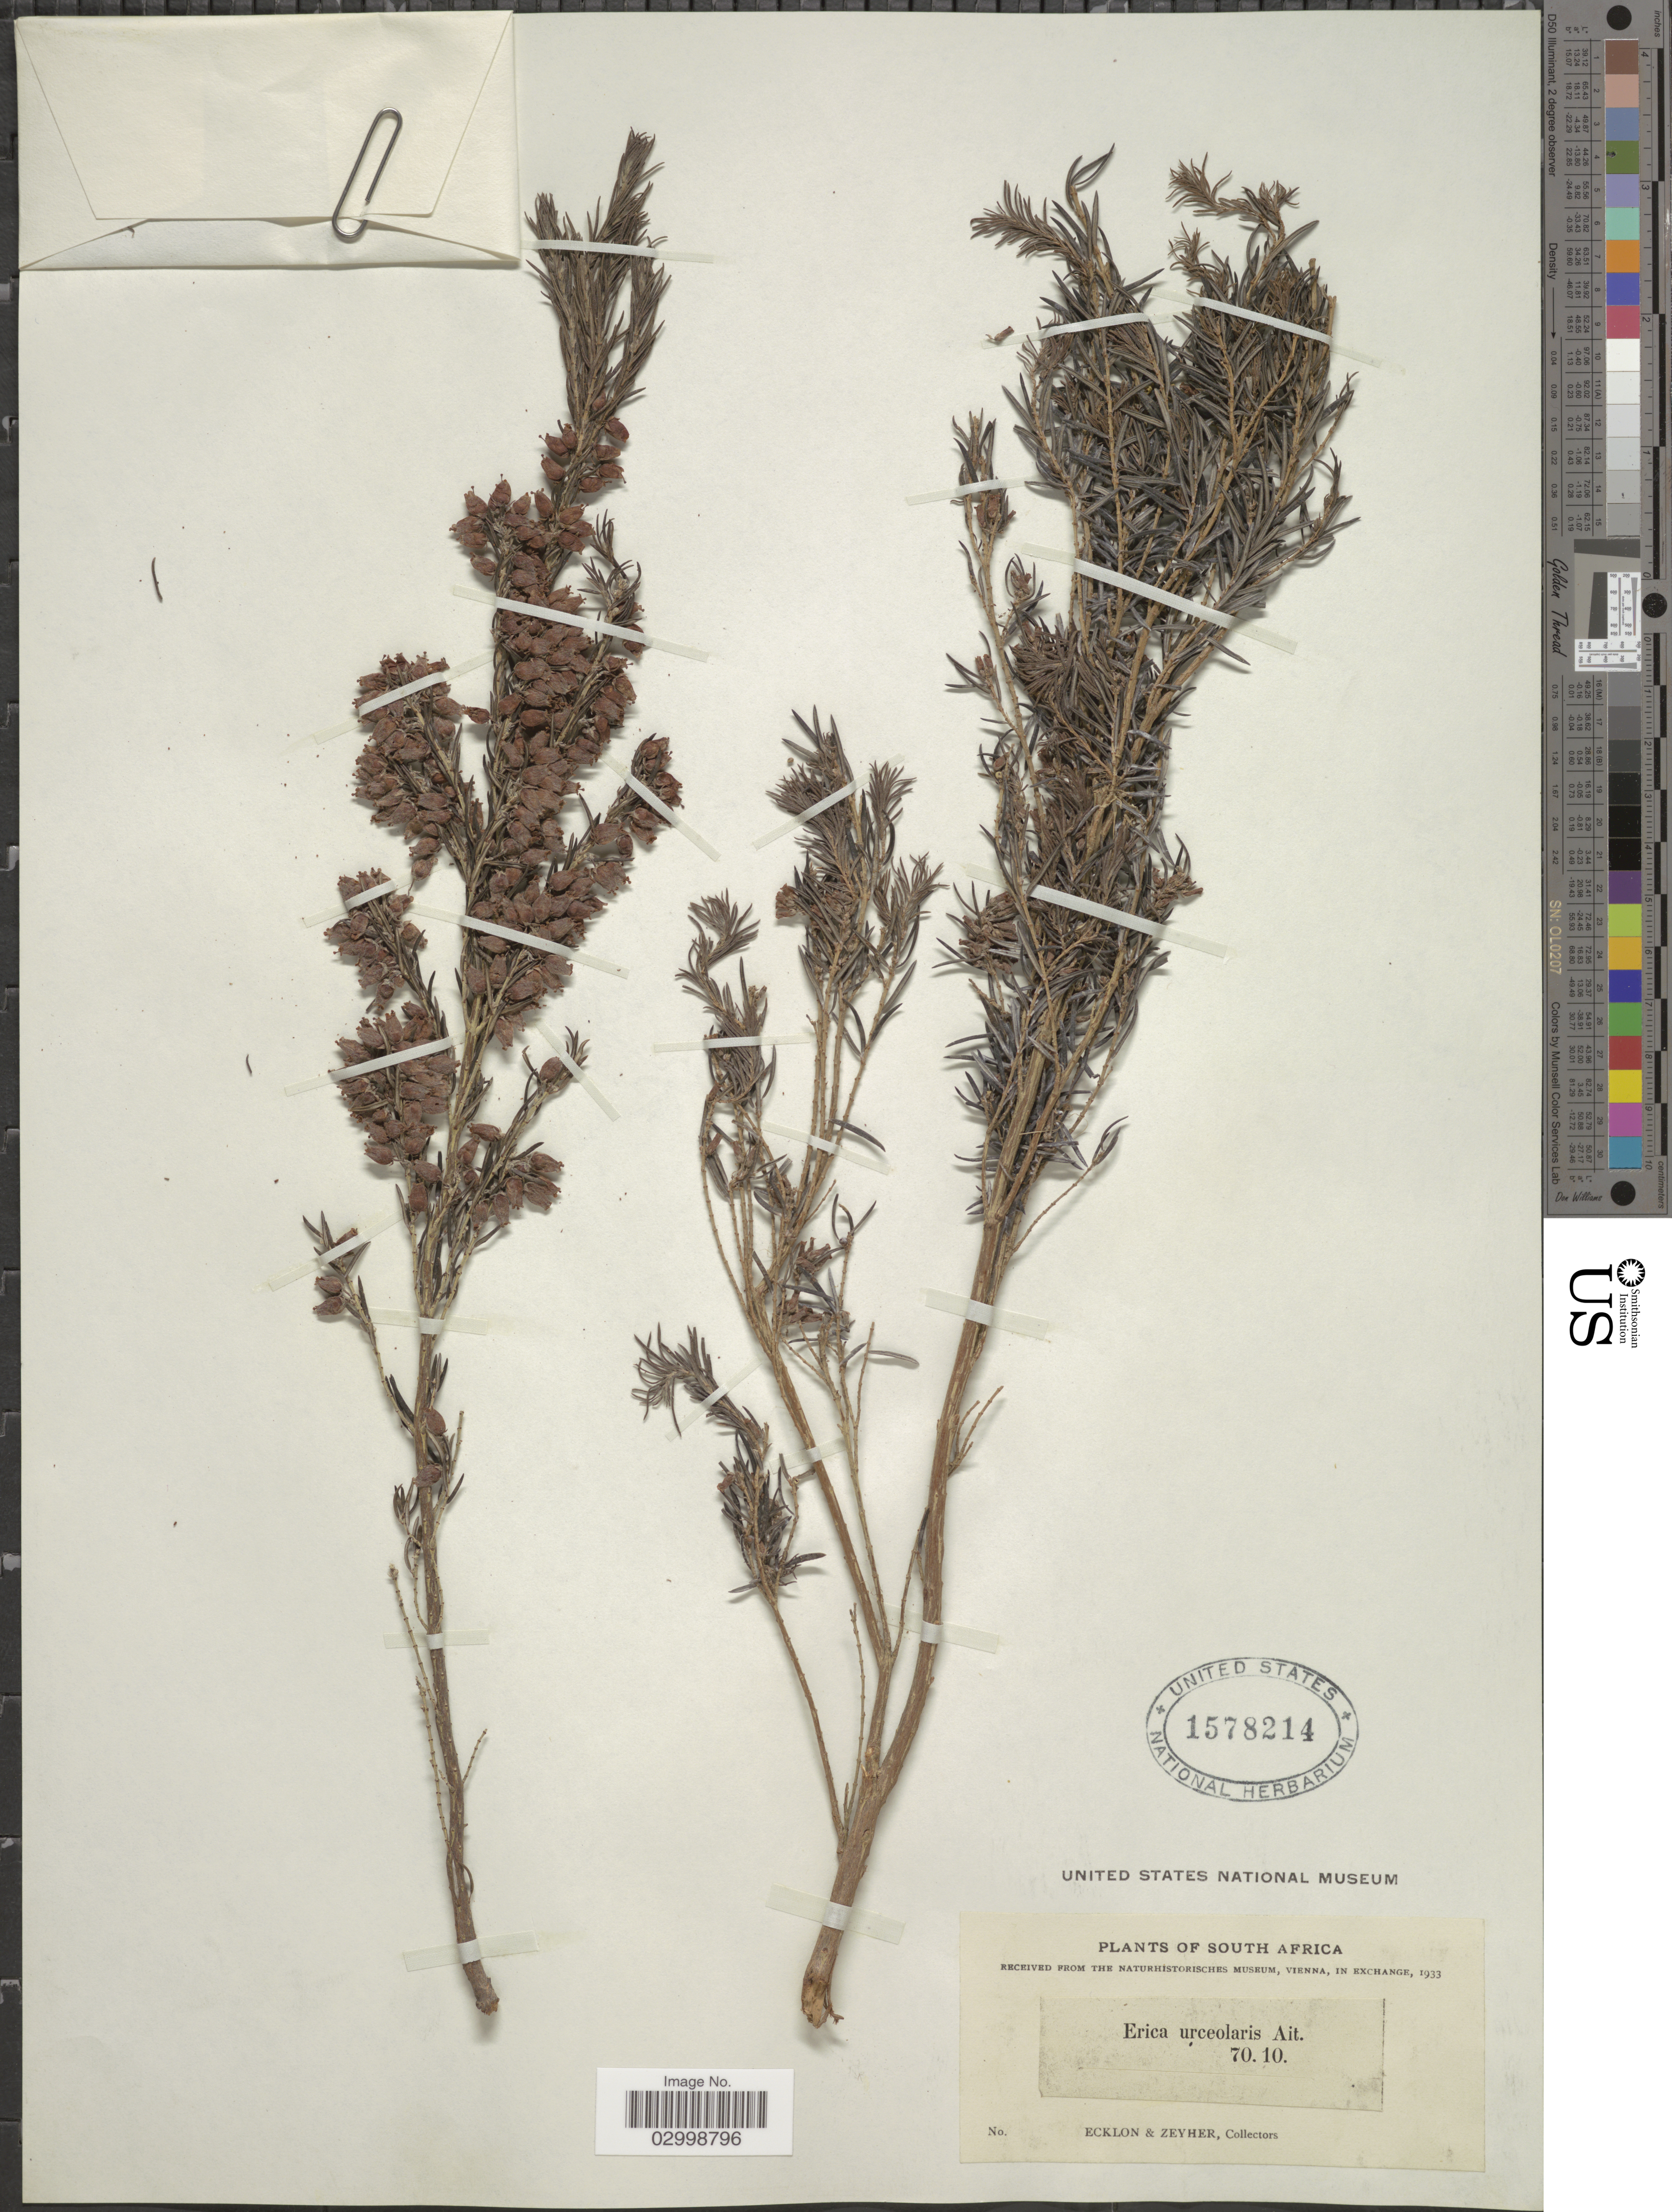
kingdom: Plantae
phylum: Tracheophyta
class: Magnoliopsida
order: Ericales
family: Ericaceae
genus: Erica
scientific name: Erica urceolaris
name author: P.J. Bergius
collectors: -. Ecklon & -. Zeyher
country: South Africa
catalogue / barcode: US 1578214